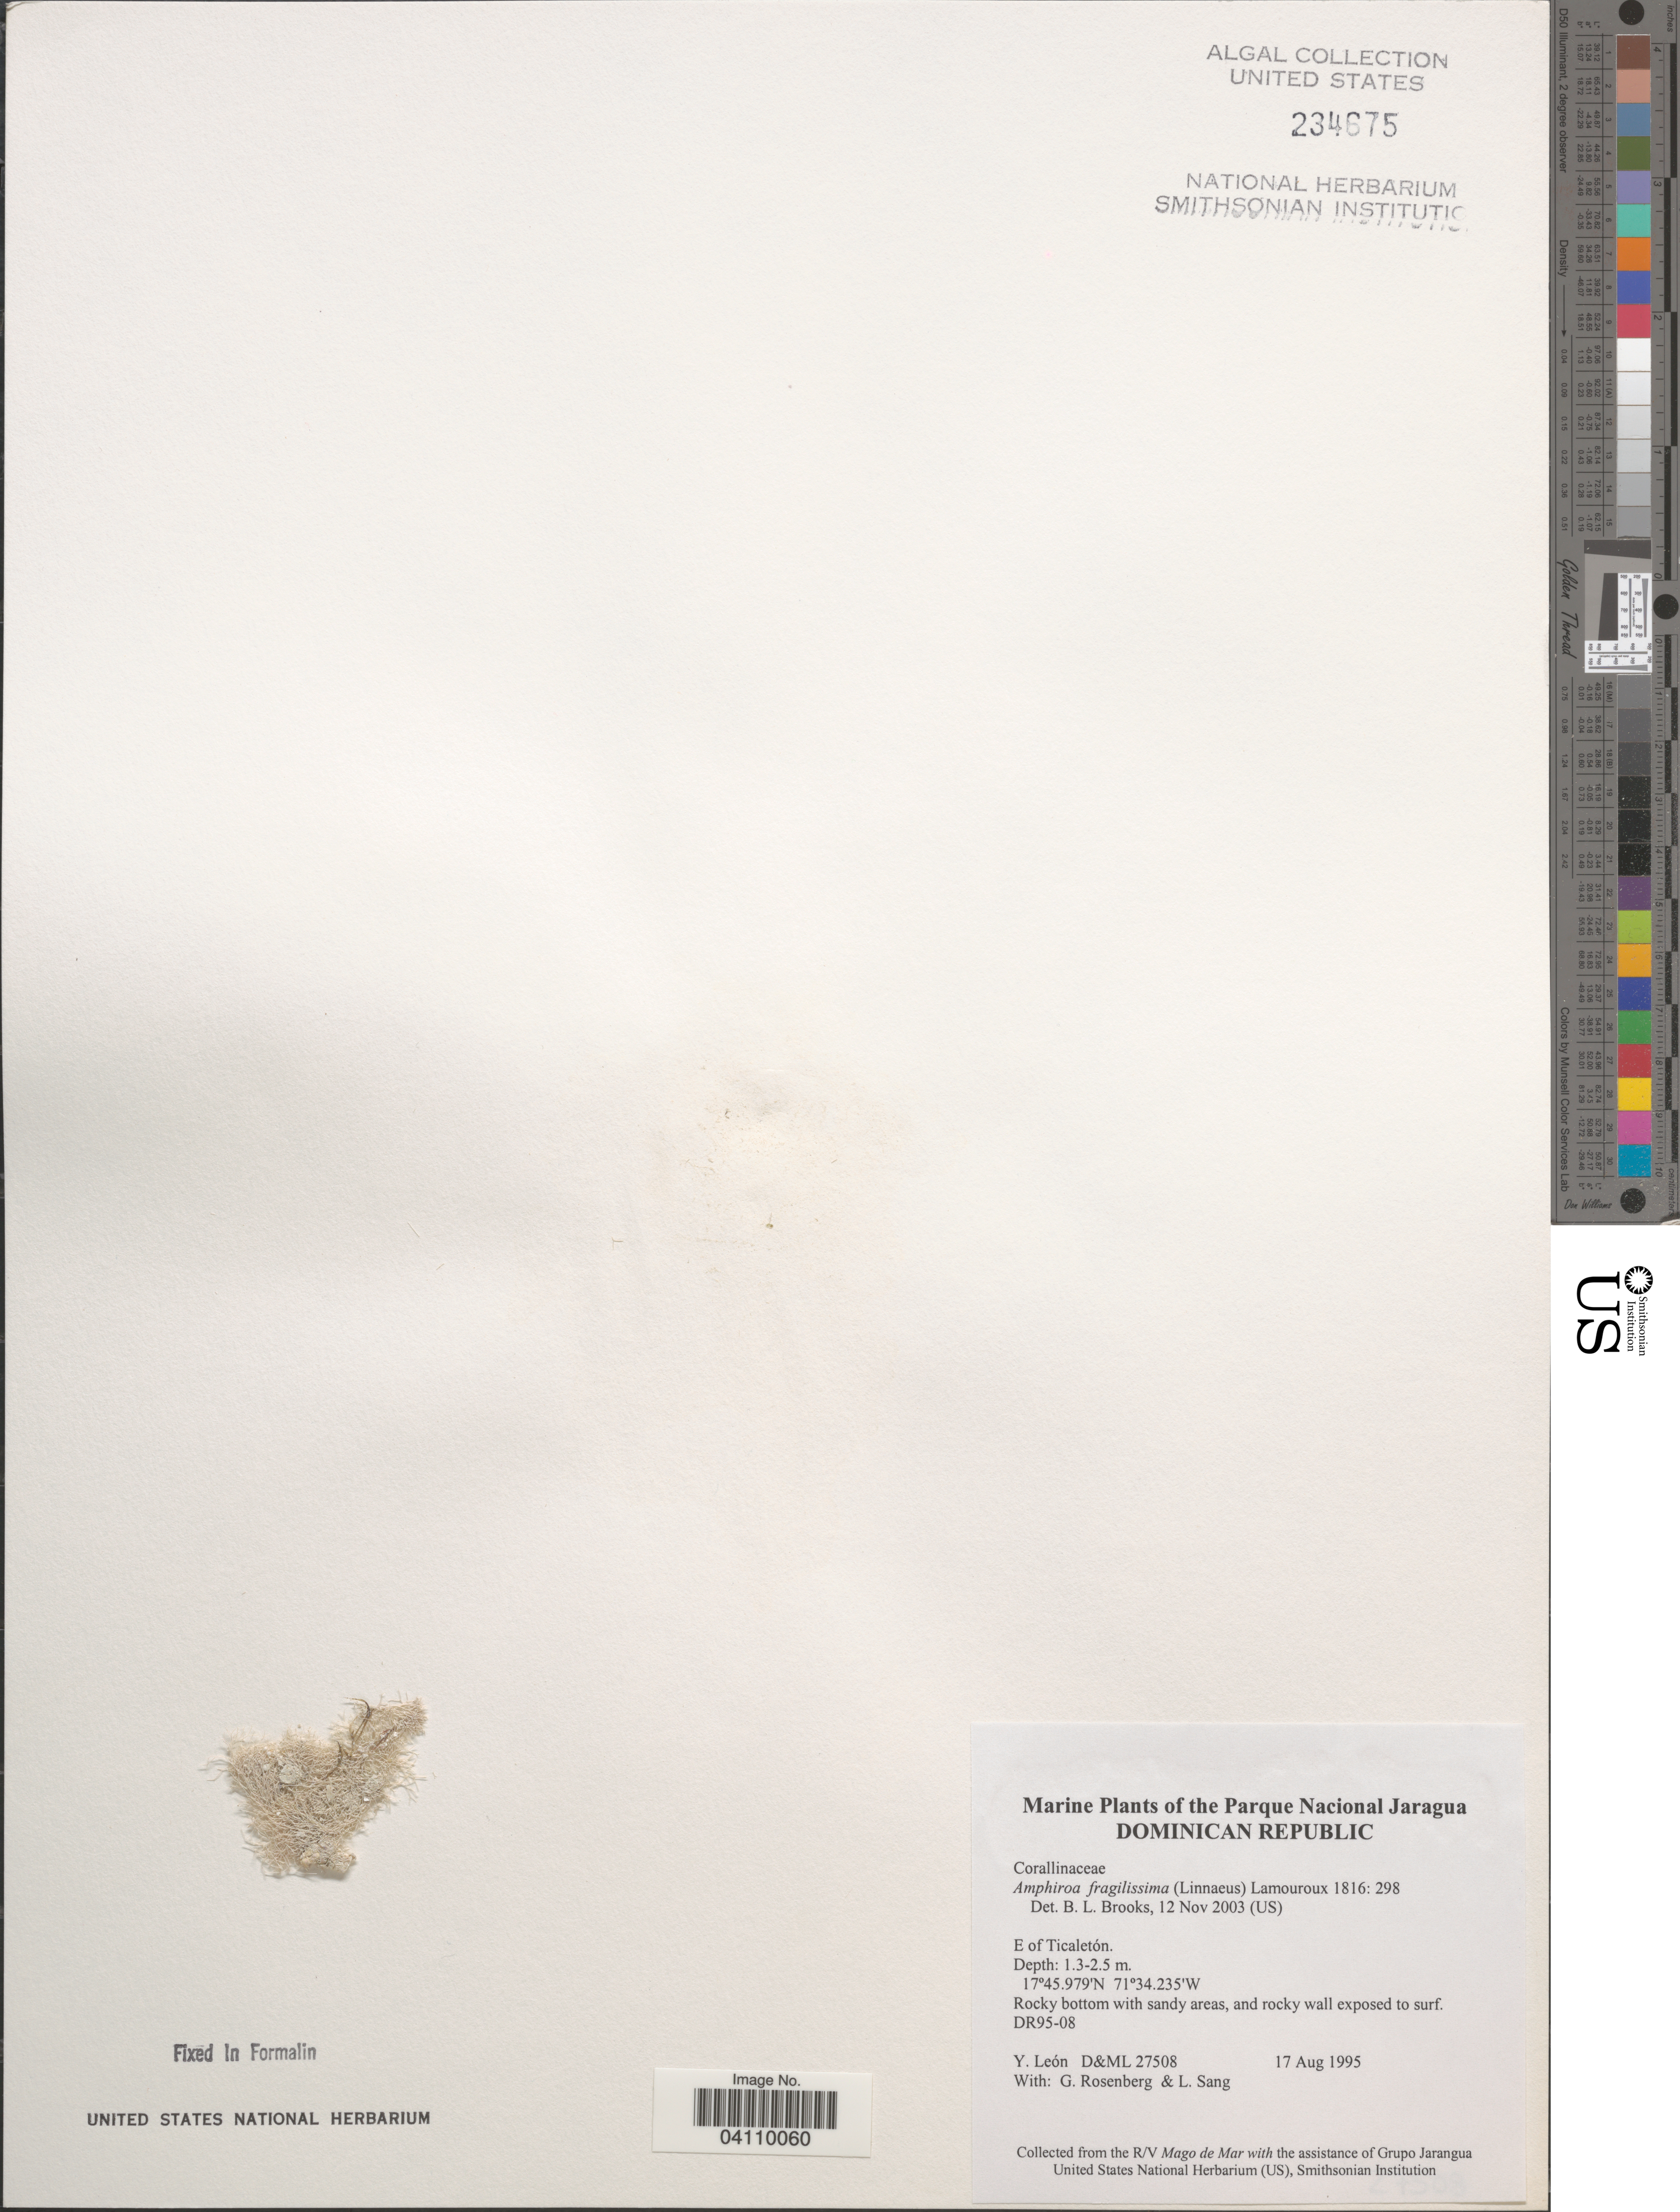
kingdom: Plantae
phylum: Rhodophyta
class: Florideophyceae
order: Corallinales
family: Lithophyllaceae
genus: Amphiroa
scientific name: Amphiroa fragilissima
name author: (L.) J.V.Lamouroux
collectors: Y. León, G. Rosenberg & L. Sang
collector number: D&ML 27508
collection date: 1995-08-17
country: Dominican Republic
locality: The Parque Nacional Jaragua. E of Ticaletón. DR95-08 [unsure placement].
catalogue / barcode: US 234675